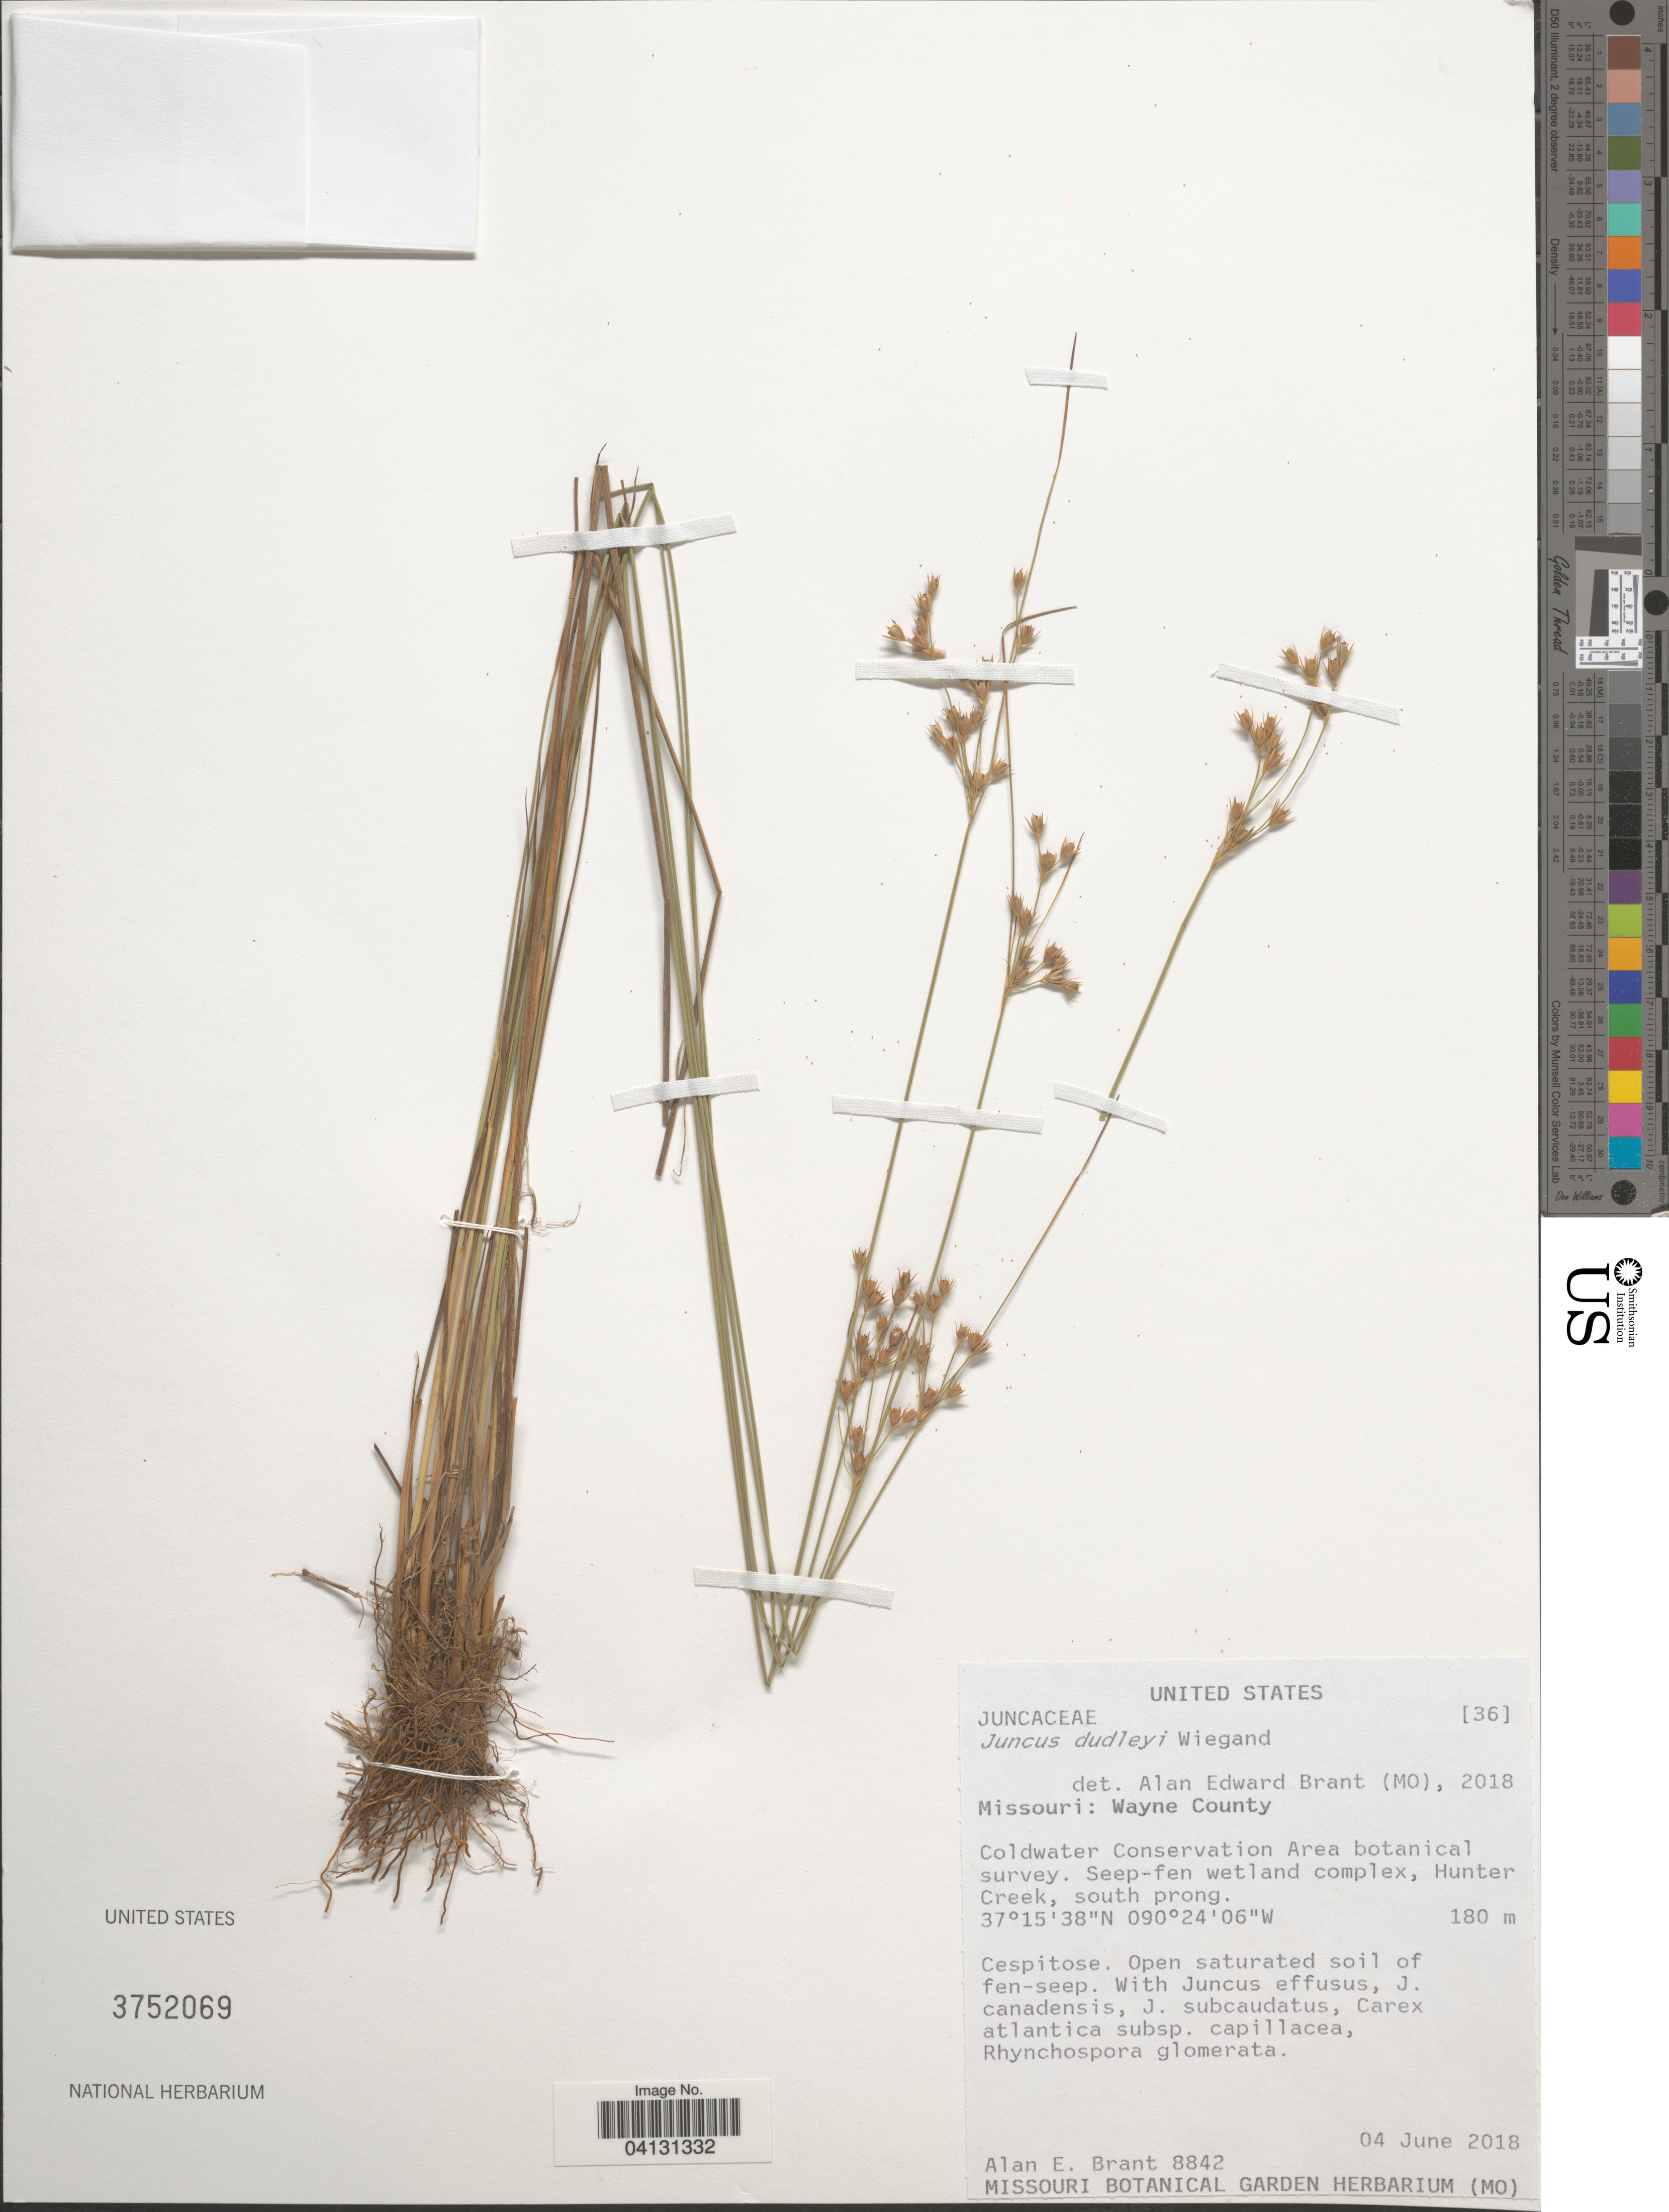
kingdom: Plantae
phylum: Tracheophyta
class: Liliopsida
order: Poales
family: Juncaceae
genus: Juncus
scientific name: Juncus dudleyi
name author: Wiegand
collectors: A. Brant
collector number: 8842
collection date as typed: Transcribed d/m/y: 4/6/2018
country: United States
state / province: Missouri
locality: Wayne County. Coldwater Conservation Area botanical survey. Hunter Creek, south prong.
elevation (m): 180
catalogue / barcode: US 3752069